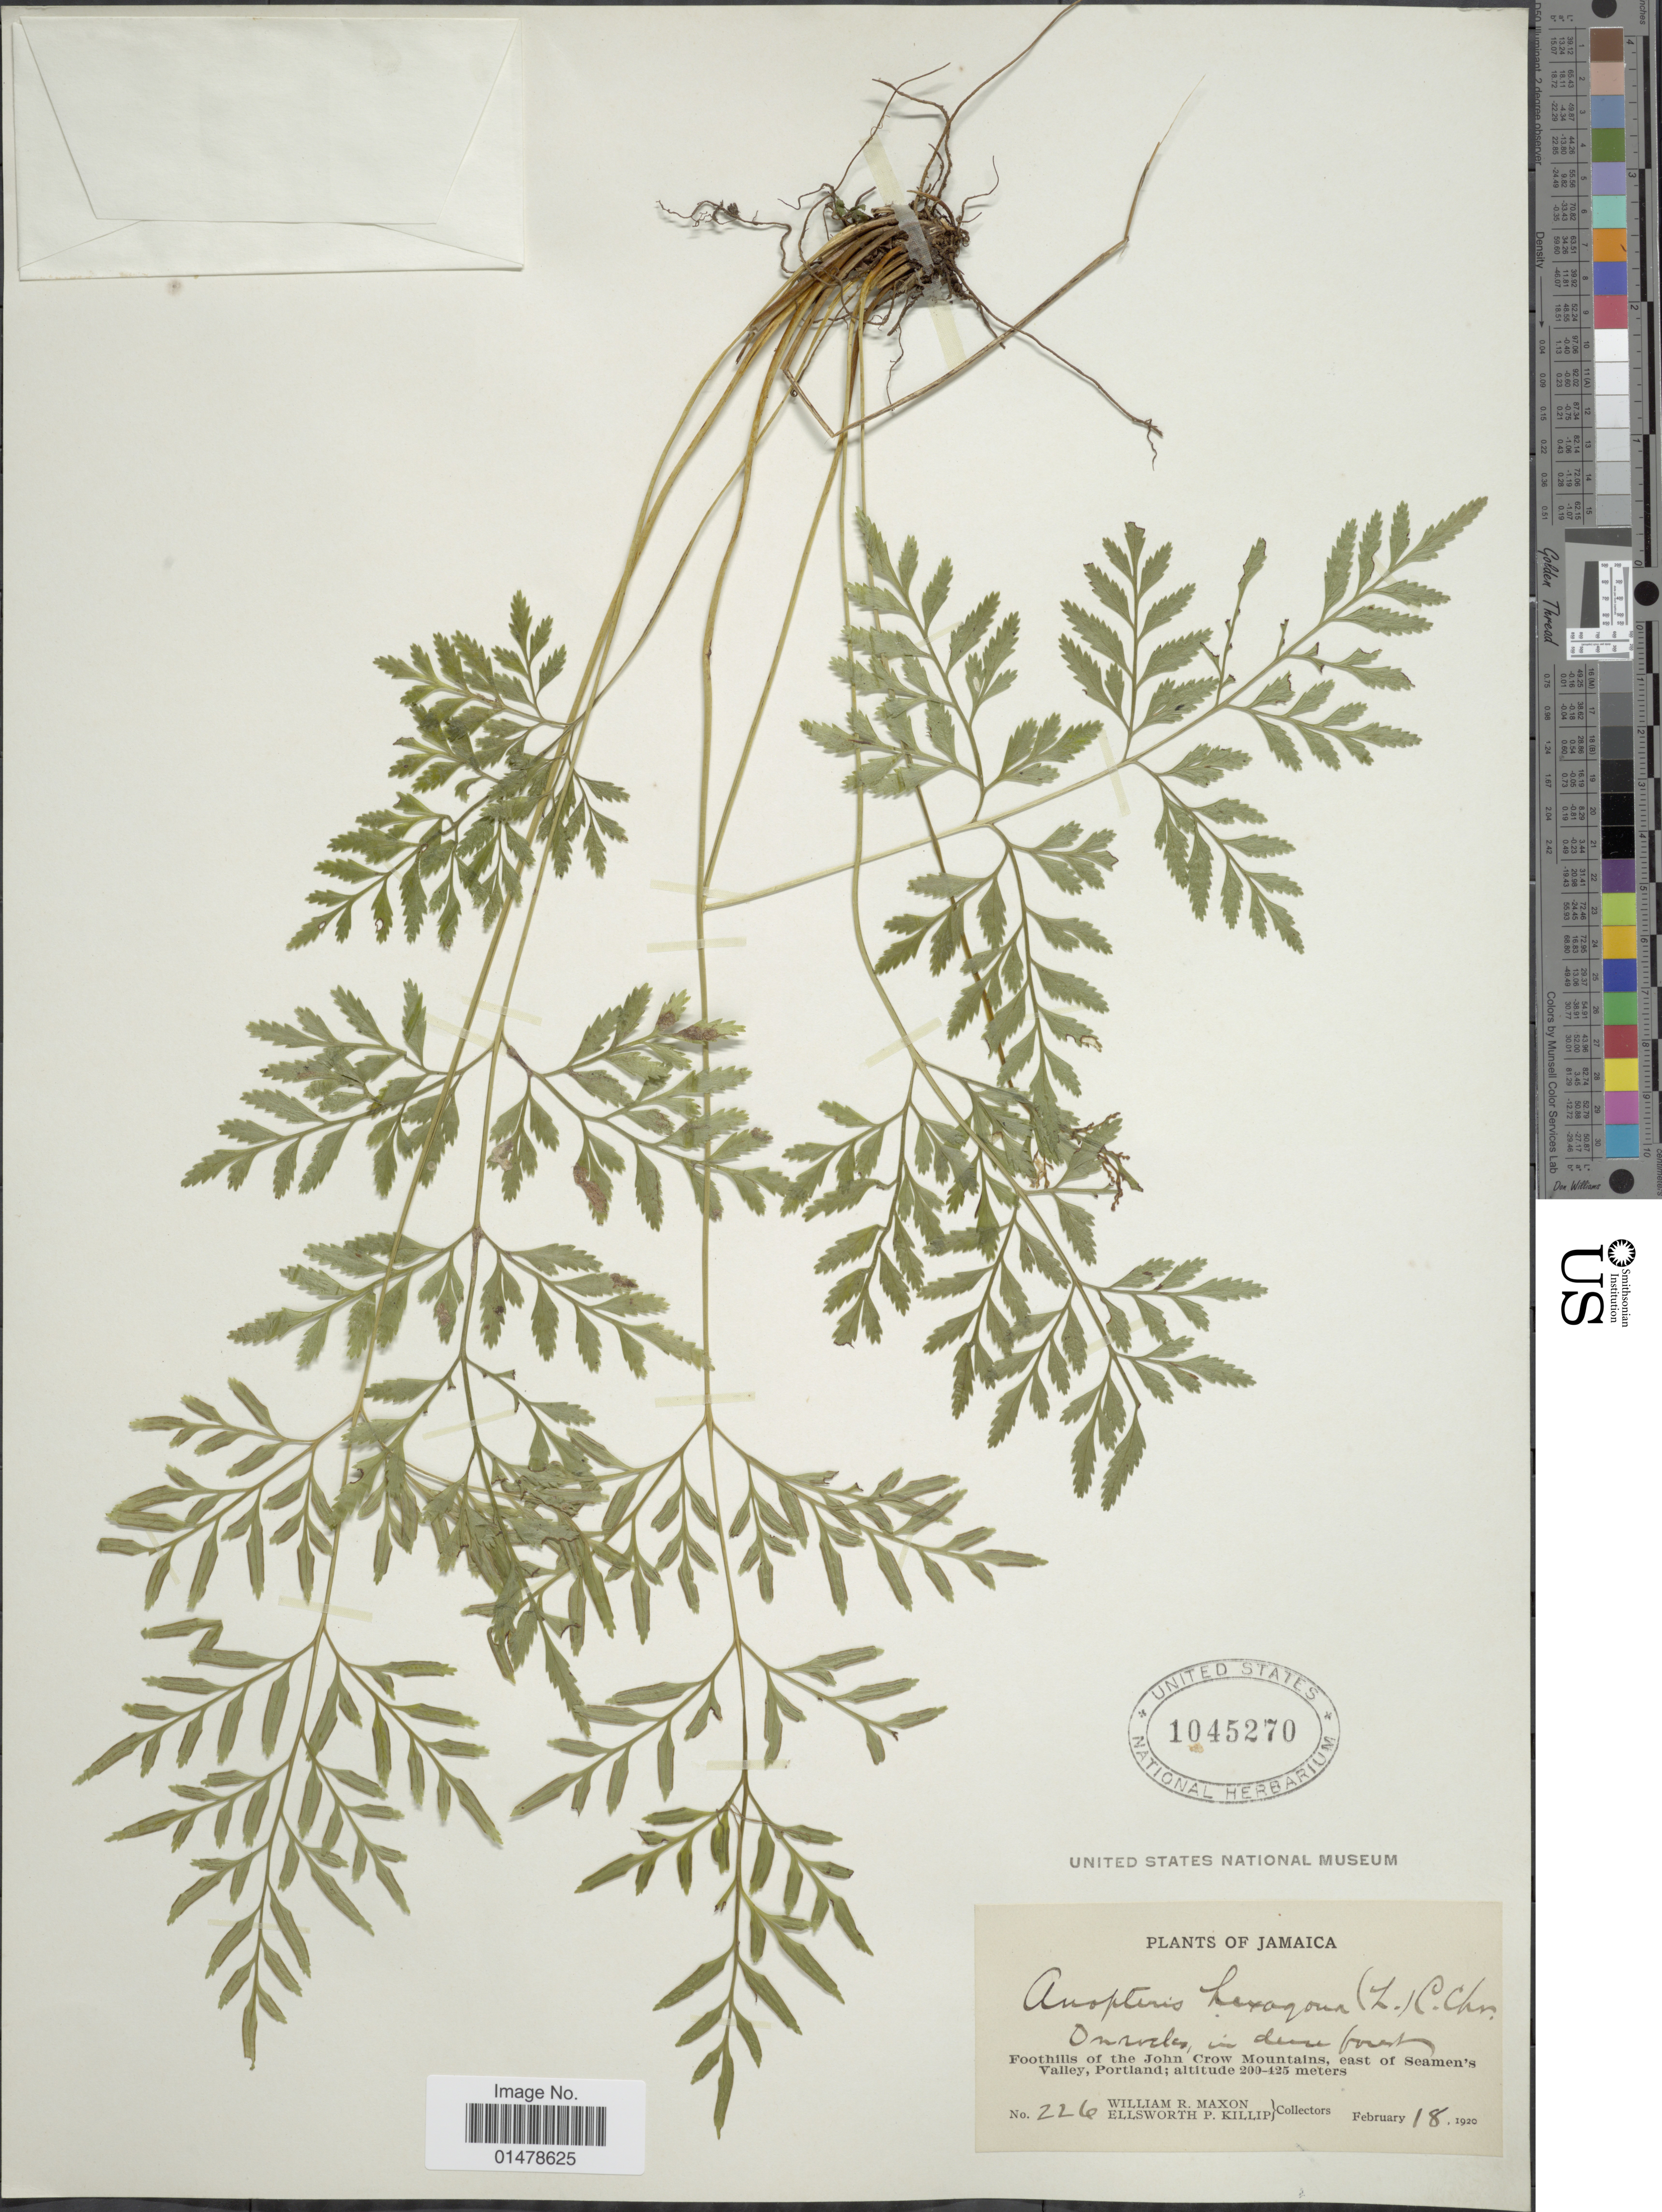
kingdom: Plantae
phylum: Tracheophyta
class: Polypodiopsida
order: Polypodiales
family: Pteridaceae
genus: Pteris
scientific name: Pteris hexagona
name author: (L.) Proctor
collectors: W. R. Maxon & E. P. Killip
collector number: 226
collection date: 1920-02-18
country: Jamaica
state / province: Portland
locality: Foothills of the John Crow Mountains, east of Seamen's Valley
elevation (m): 200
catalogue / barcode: US 1045270